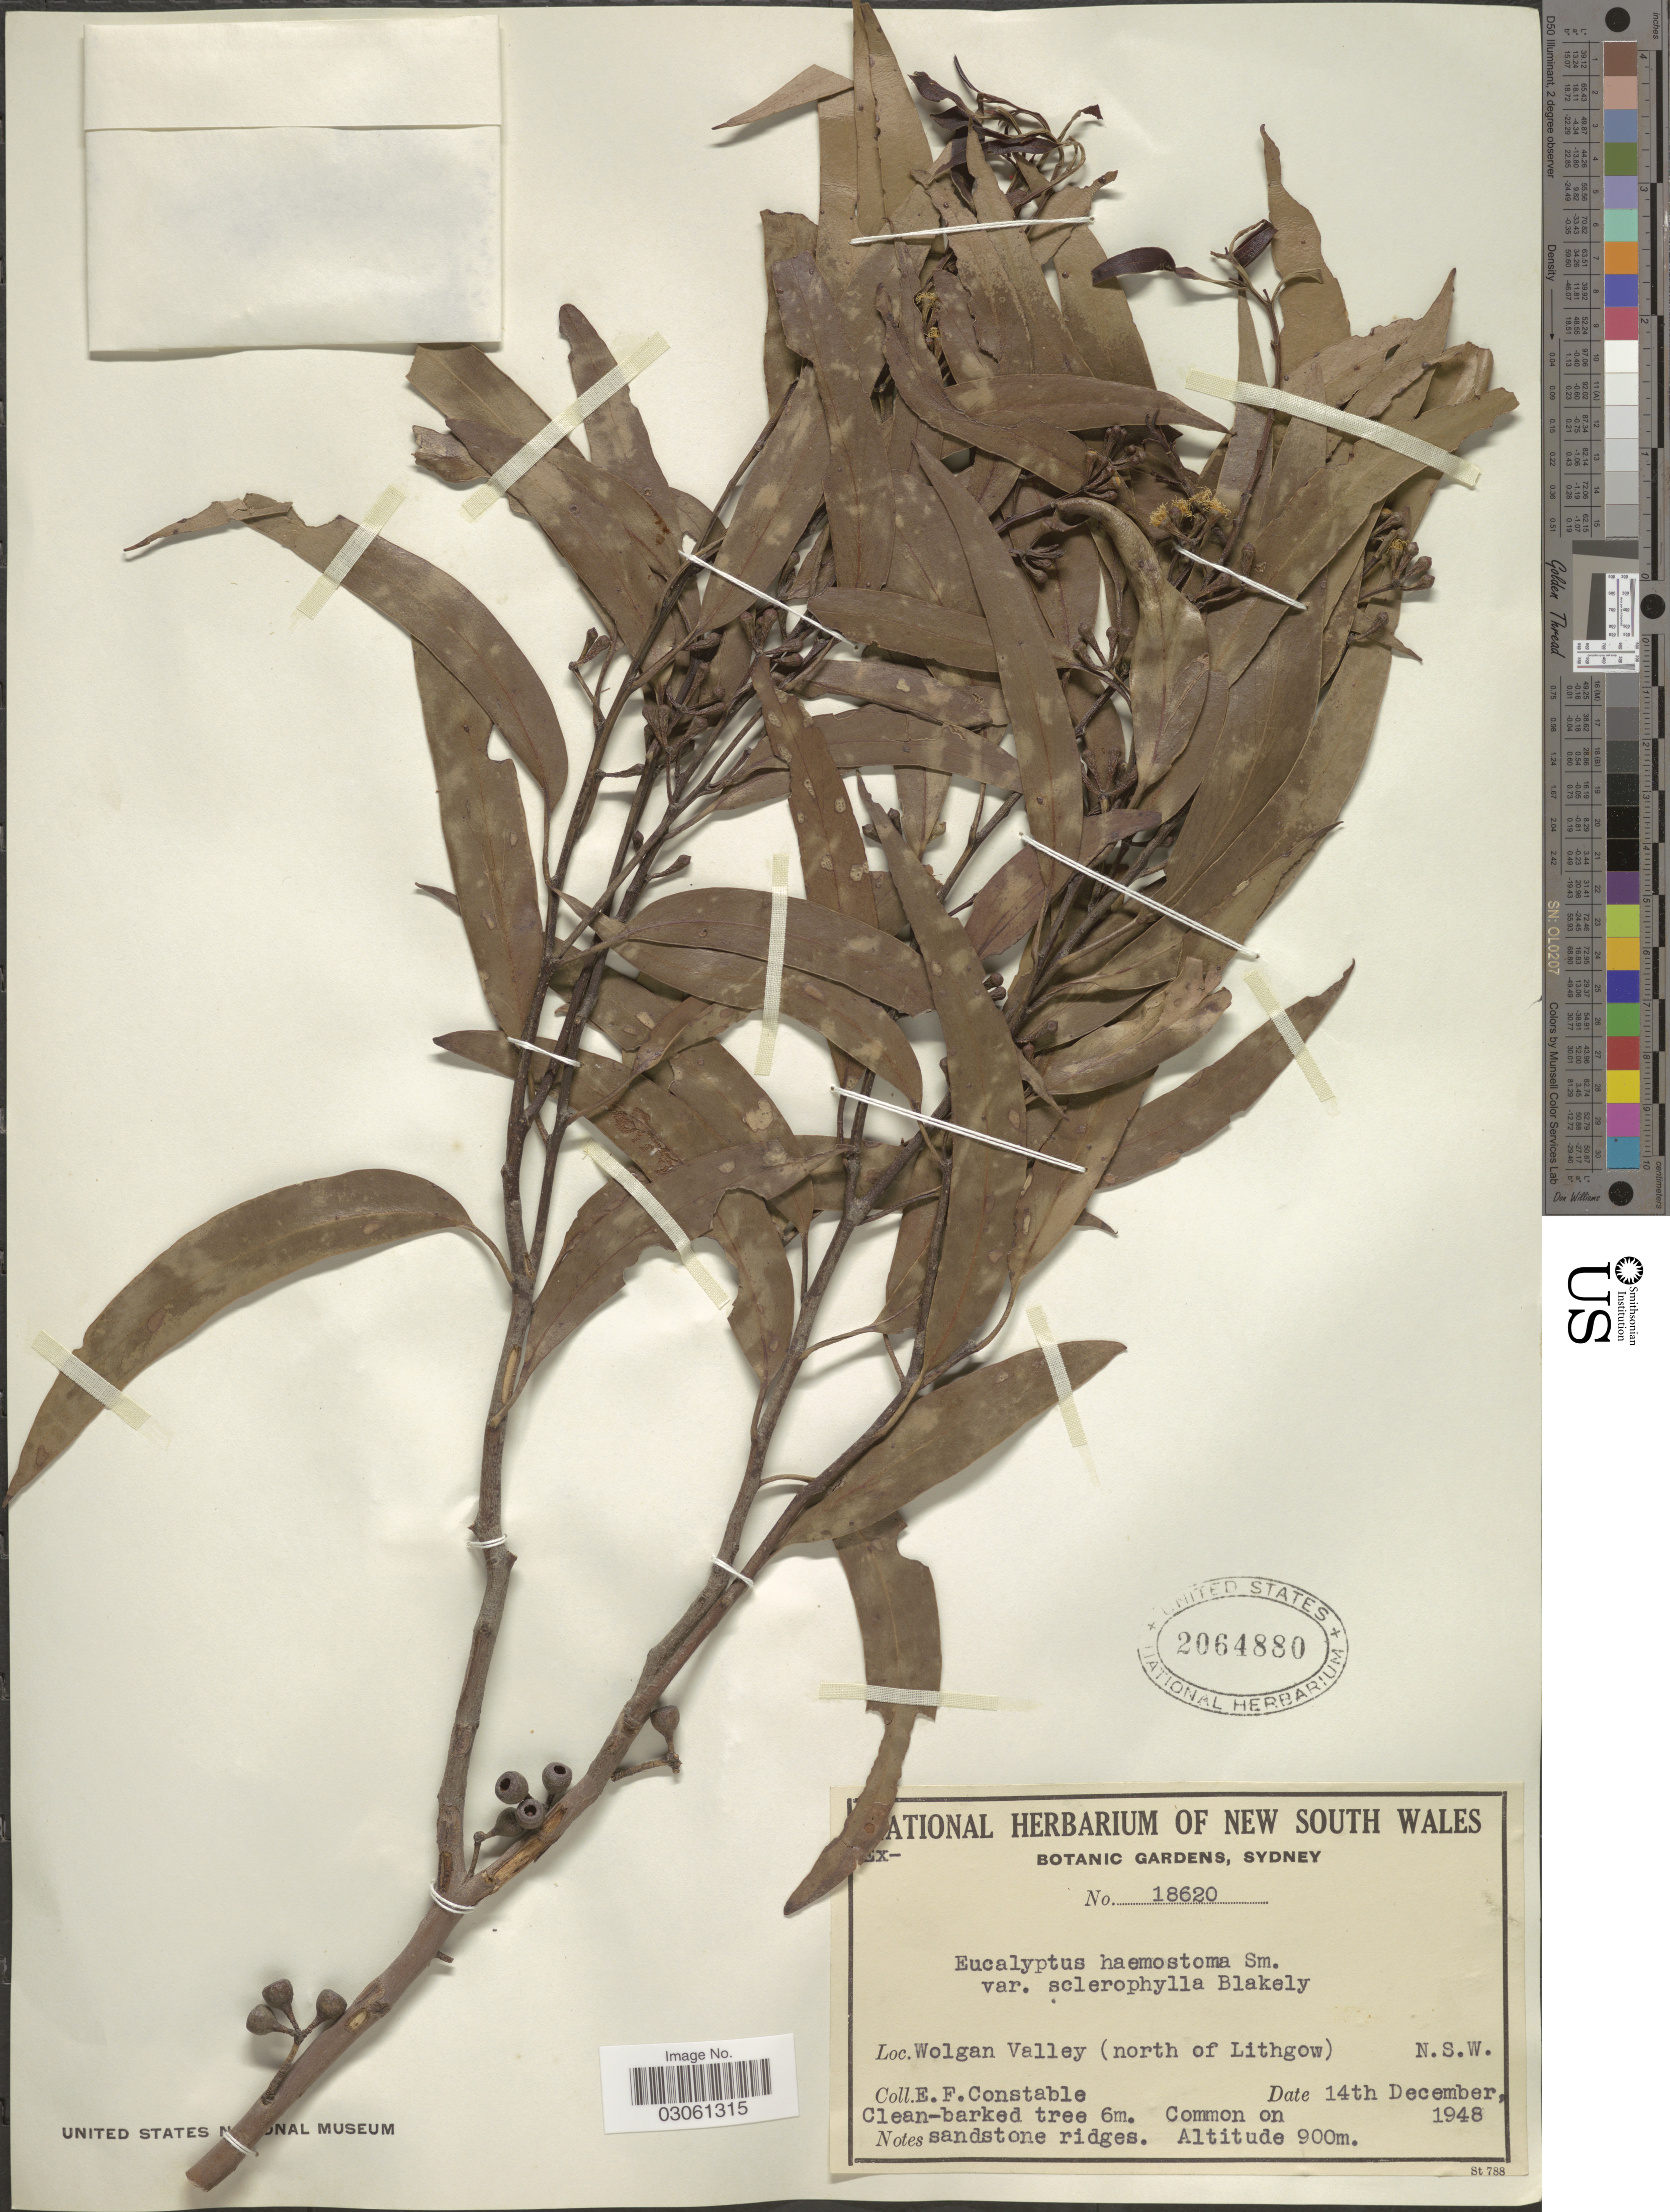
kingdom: Plantae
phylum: Tracheophyta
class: Magnoliopsida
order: Myrtales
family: Myrtaceae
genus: Eucalyptus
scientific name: Eucalyptus haemastoma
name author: Sm.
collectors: E. F. Constable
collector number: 18620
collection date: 1948-12-14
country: Australia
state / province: New South Wales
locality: Wolgan Valley (north of Lithgow). N.S.W.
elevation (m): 900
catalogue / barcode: US 2064880